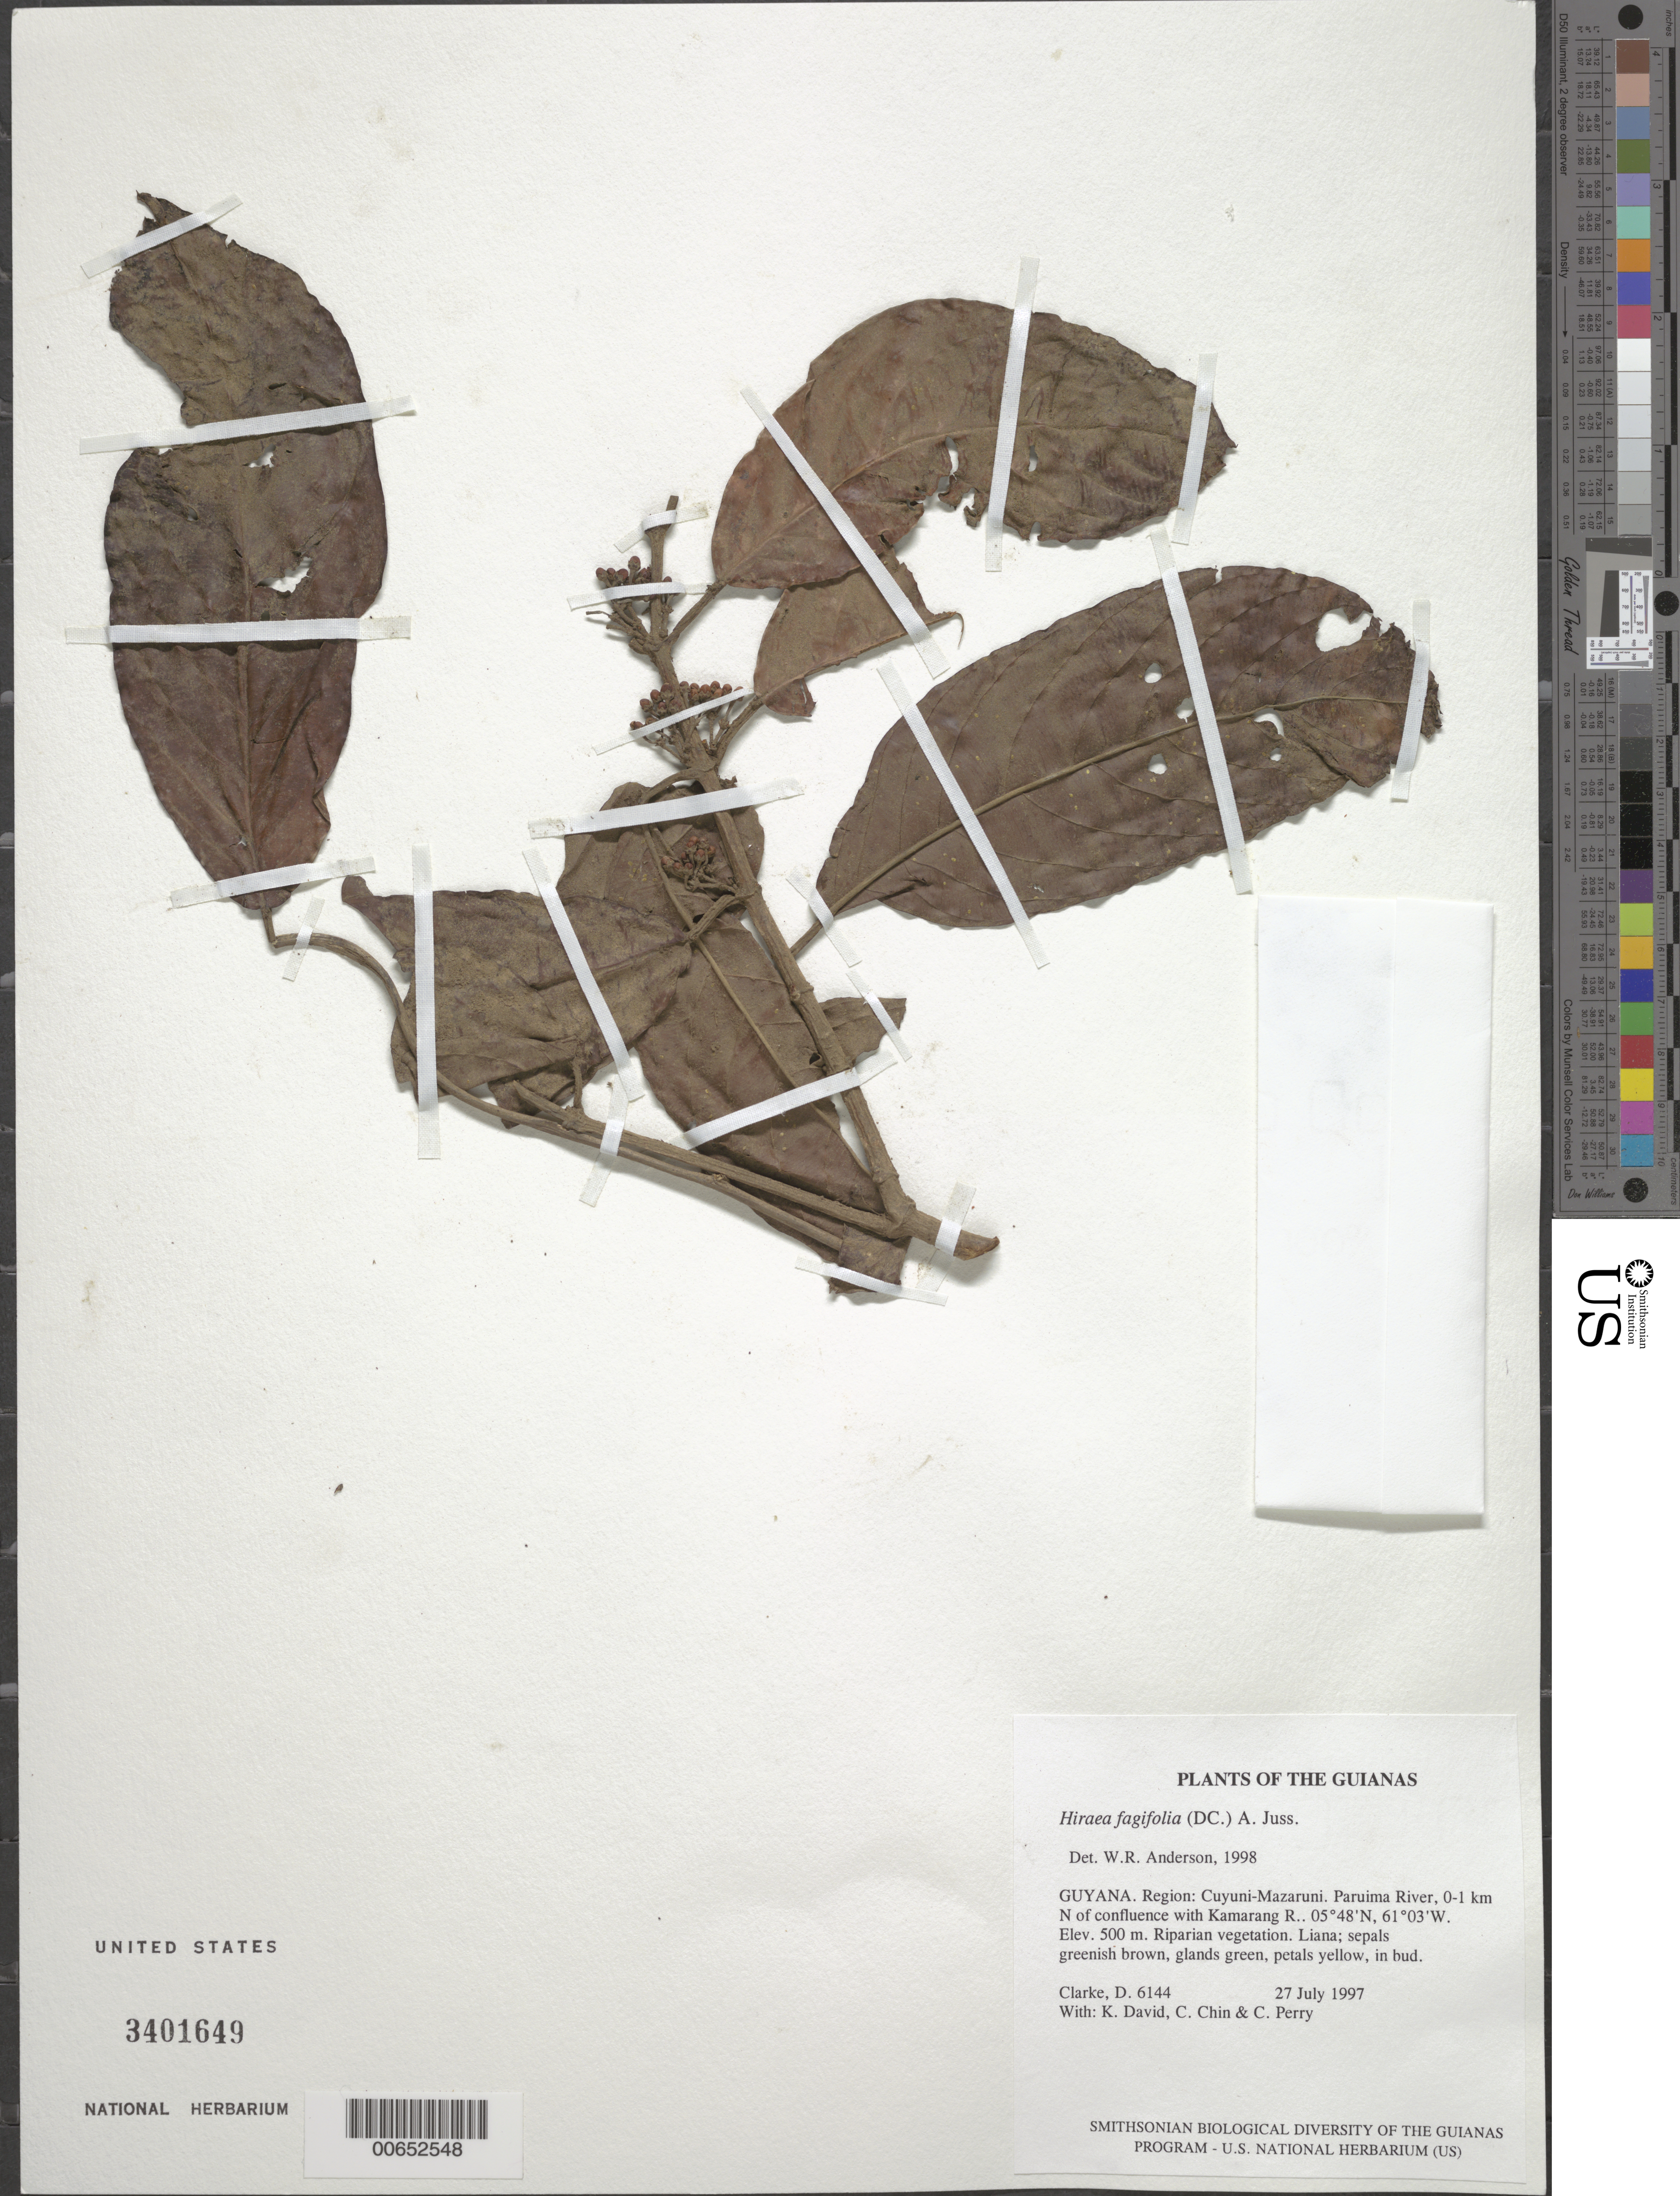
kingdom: Plantae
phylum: Tracheophyta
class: Magnoliopsida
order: Malpighiales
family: Malpighiaceae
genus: Hiraea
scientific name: Hiraea fagifolia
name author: A. Juss.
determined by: Anderson, W. R., (MICH), University of Michigan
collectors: H. D. Clarke, K. David, C. Chin & C. Perry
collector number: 6144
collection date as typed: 27 July 1997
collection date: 1997-07-27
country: Guyana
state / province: Cuyuni-Mazaruni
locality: Paruima River, 0-1 km N of confluence with Kamarang R.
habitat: Riparian vegetation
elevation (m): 500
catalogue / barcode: US 3401649